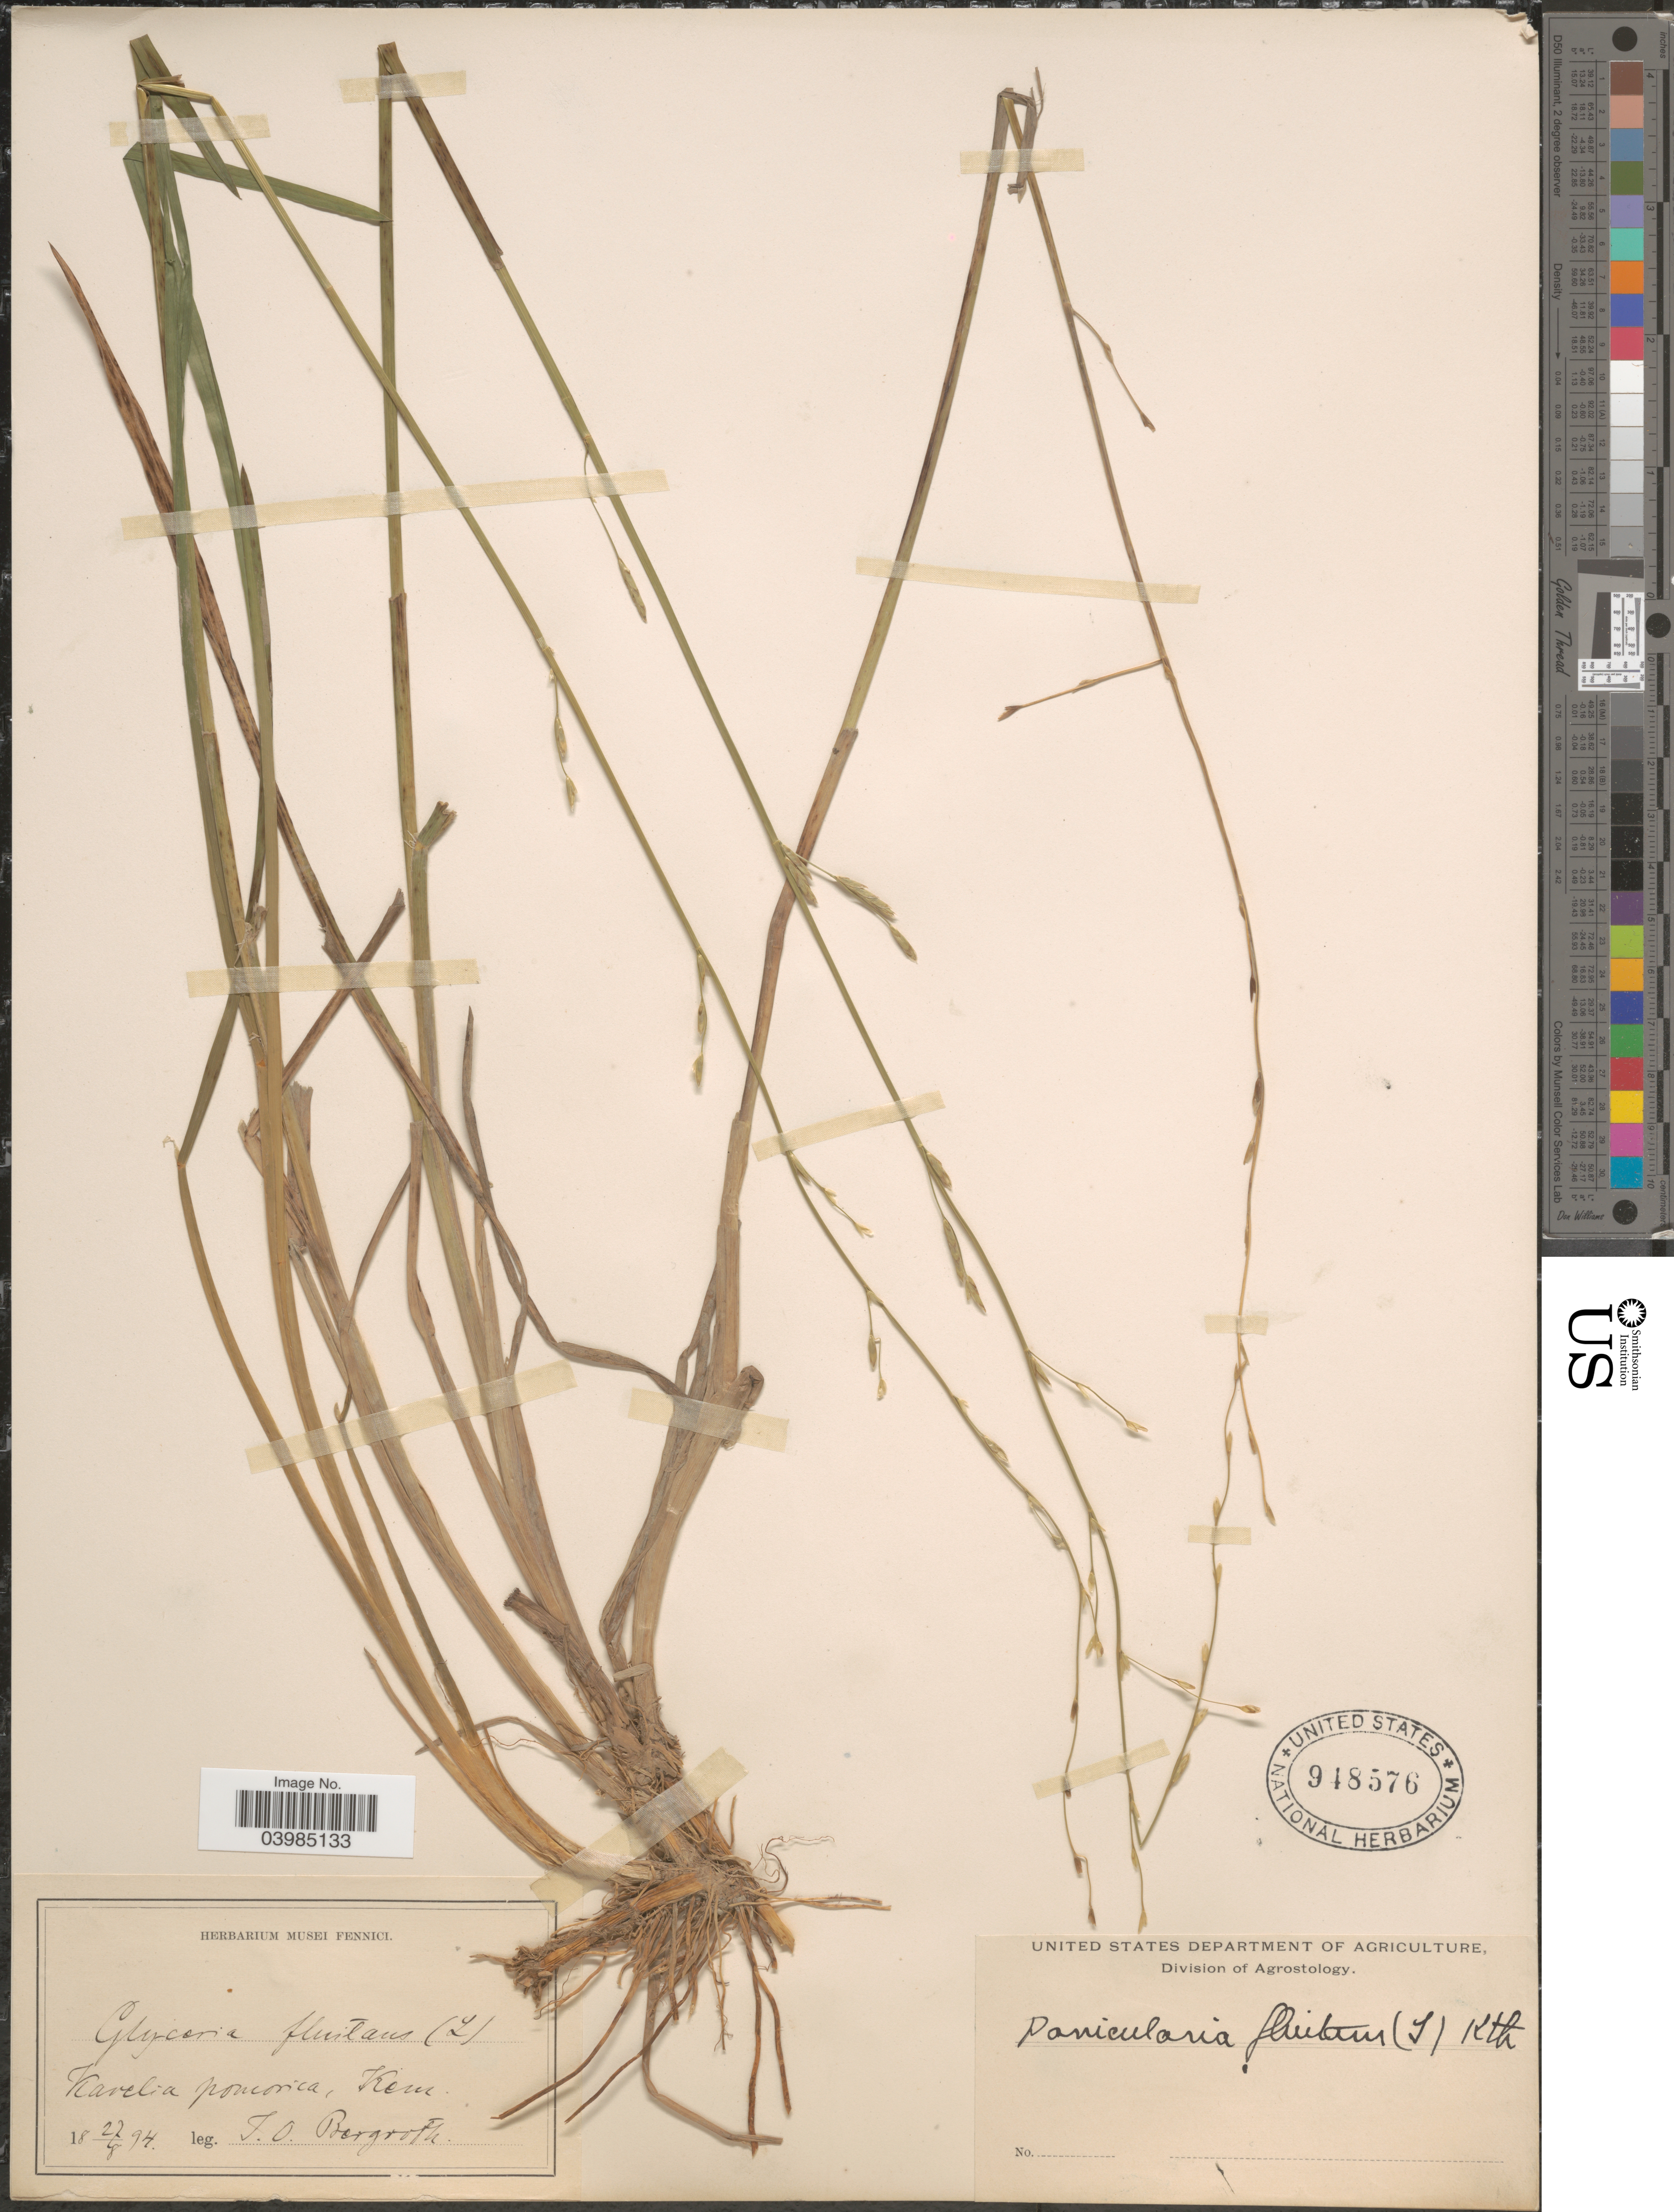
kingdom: Plantae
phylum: Tracheophyta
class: Liliopsida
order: Poales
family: Poaceae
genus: Glyceria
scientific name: Glyceria fluitans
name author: (L.) R. Br.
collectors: T. Bergroth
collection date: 1894-08-27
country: Russian Federation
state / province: Karelia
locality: Karelia pomorica, Kem.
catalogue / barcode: US 948576